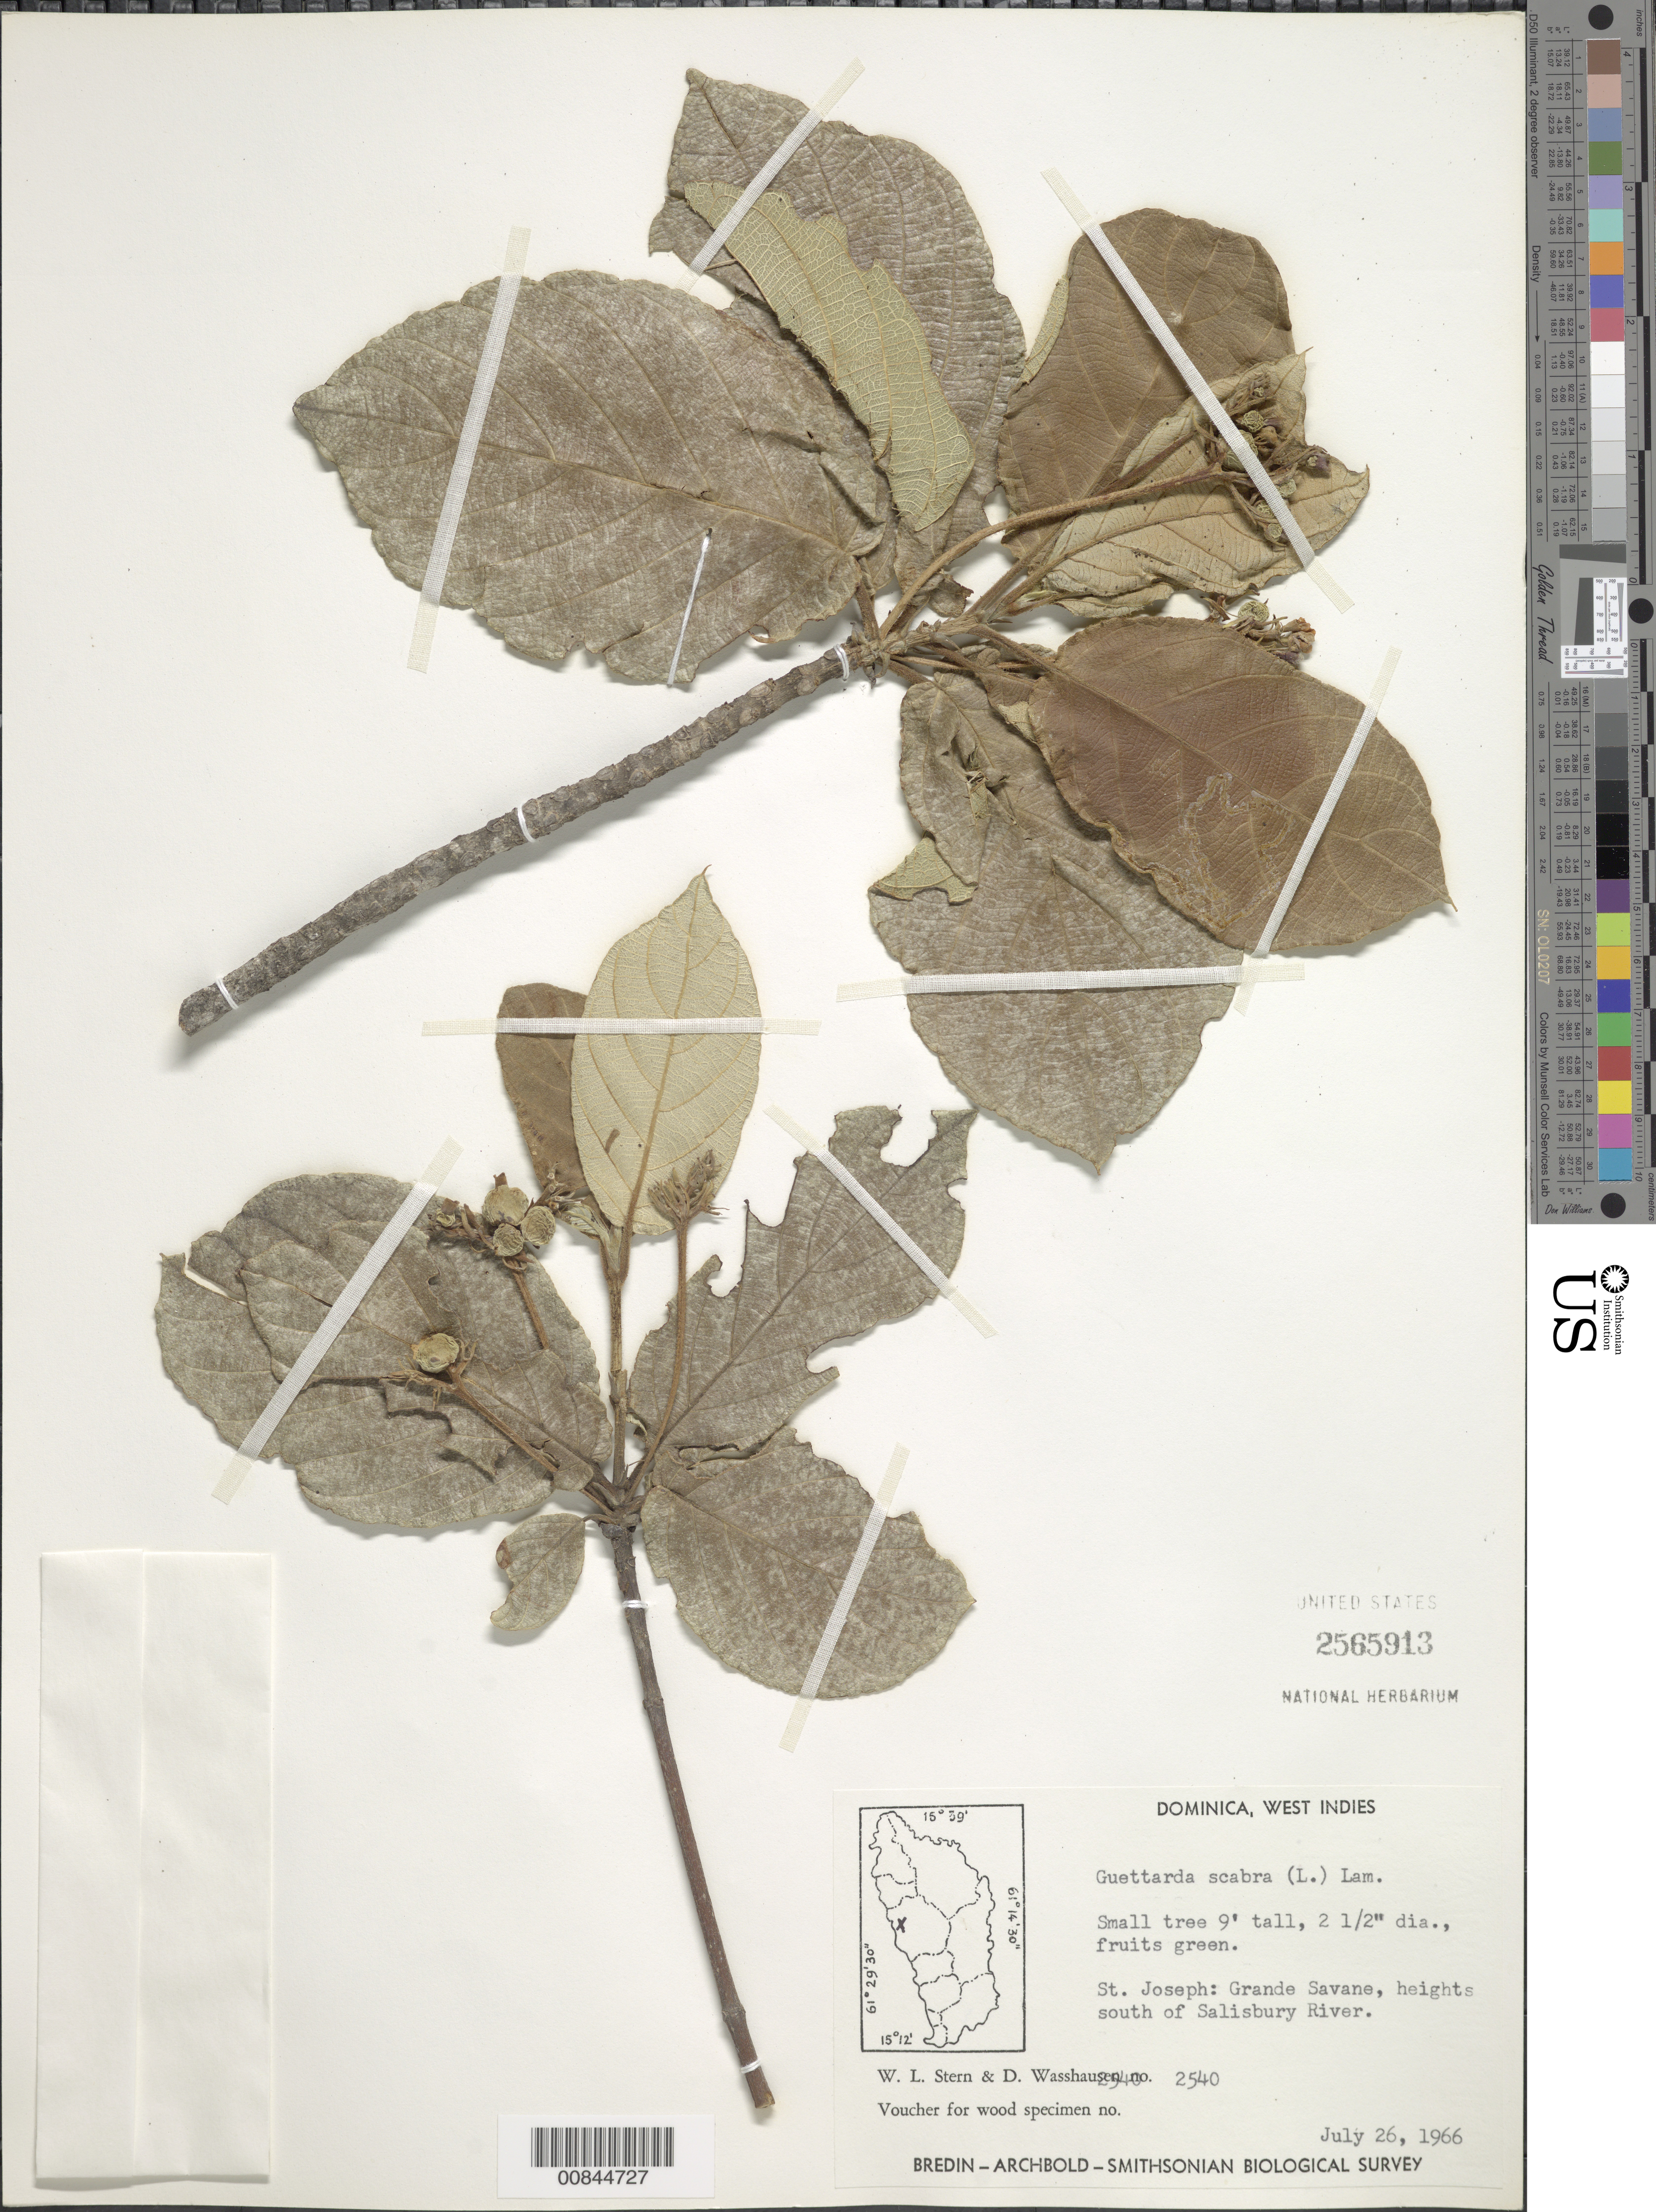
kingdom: Plantae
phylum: Tracheophyta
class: Magnoliopsida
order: Gentianales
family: Rubiaceae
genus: Guettarda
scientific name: Guettarda scabra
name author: (L.) Vent.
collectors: W. L. Stern & D. C. Wasshausen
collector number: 2540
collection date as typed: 26 Jul 1966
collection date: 1966-07-26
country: Dominica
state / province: St. Joseph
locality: Grande Savane, heights south of Salisbury River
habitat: Savane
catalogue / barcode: US 2565913